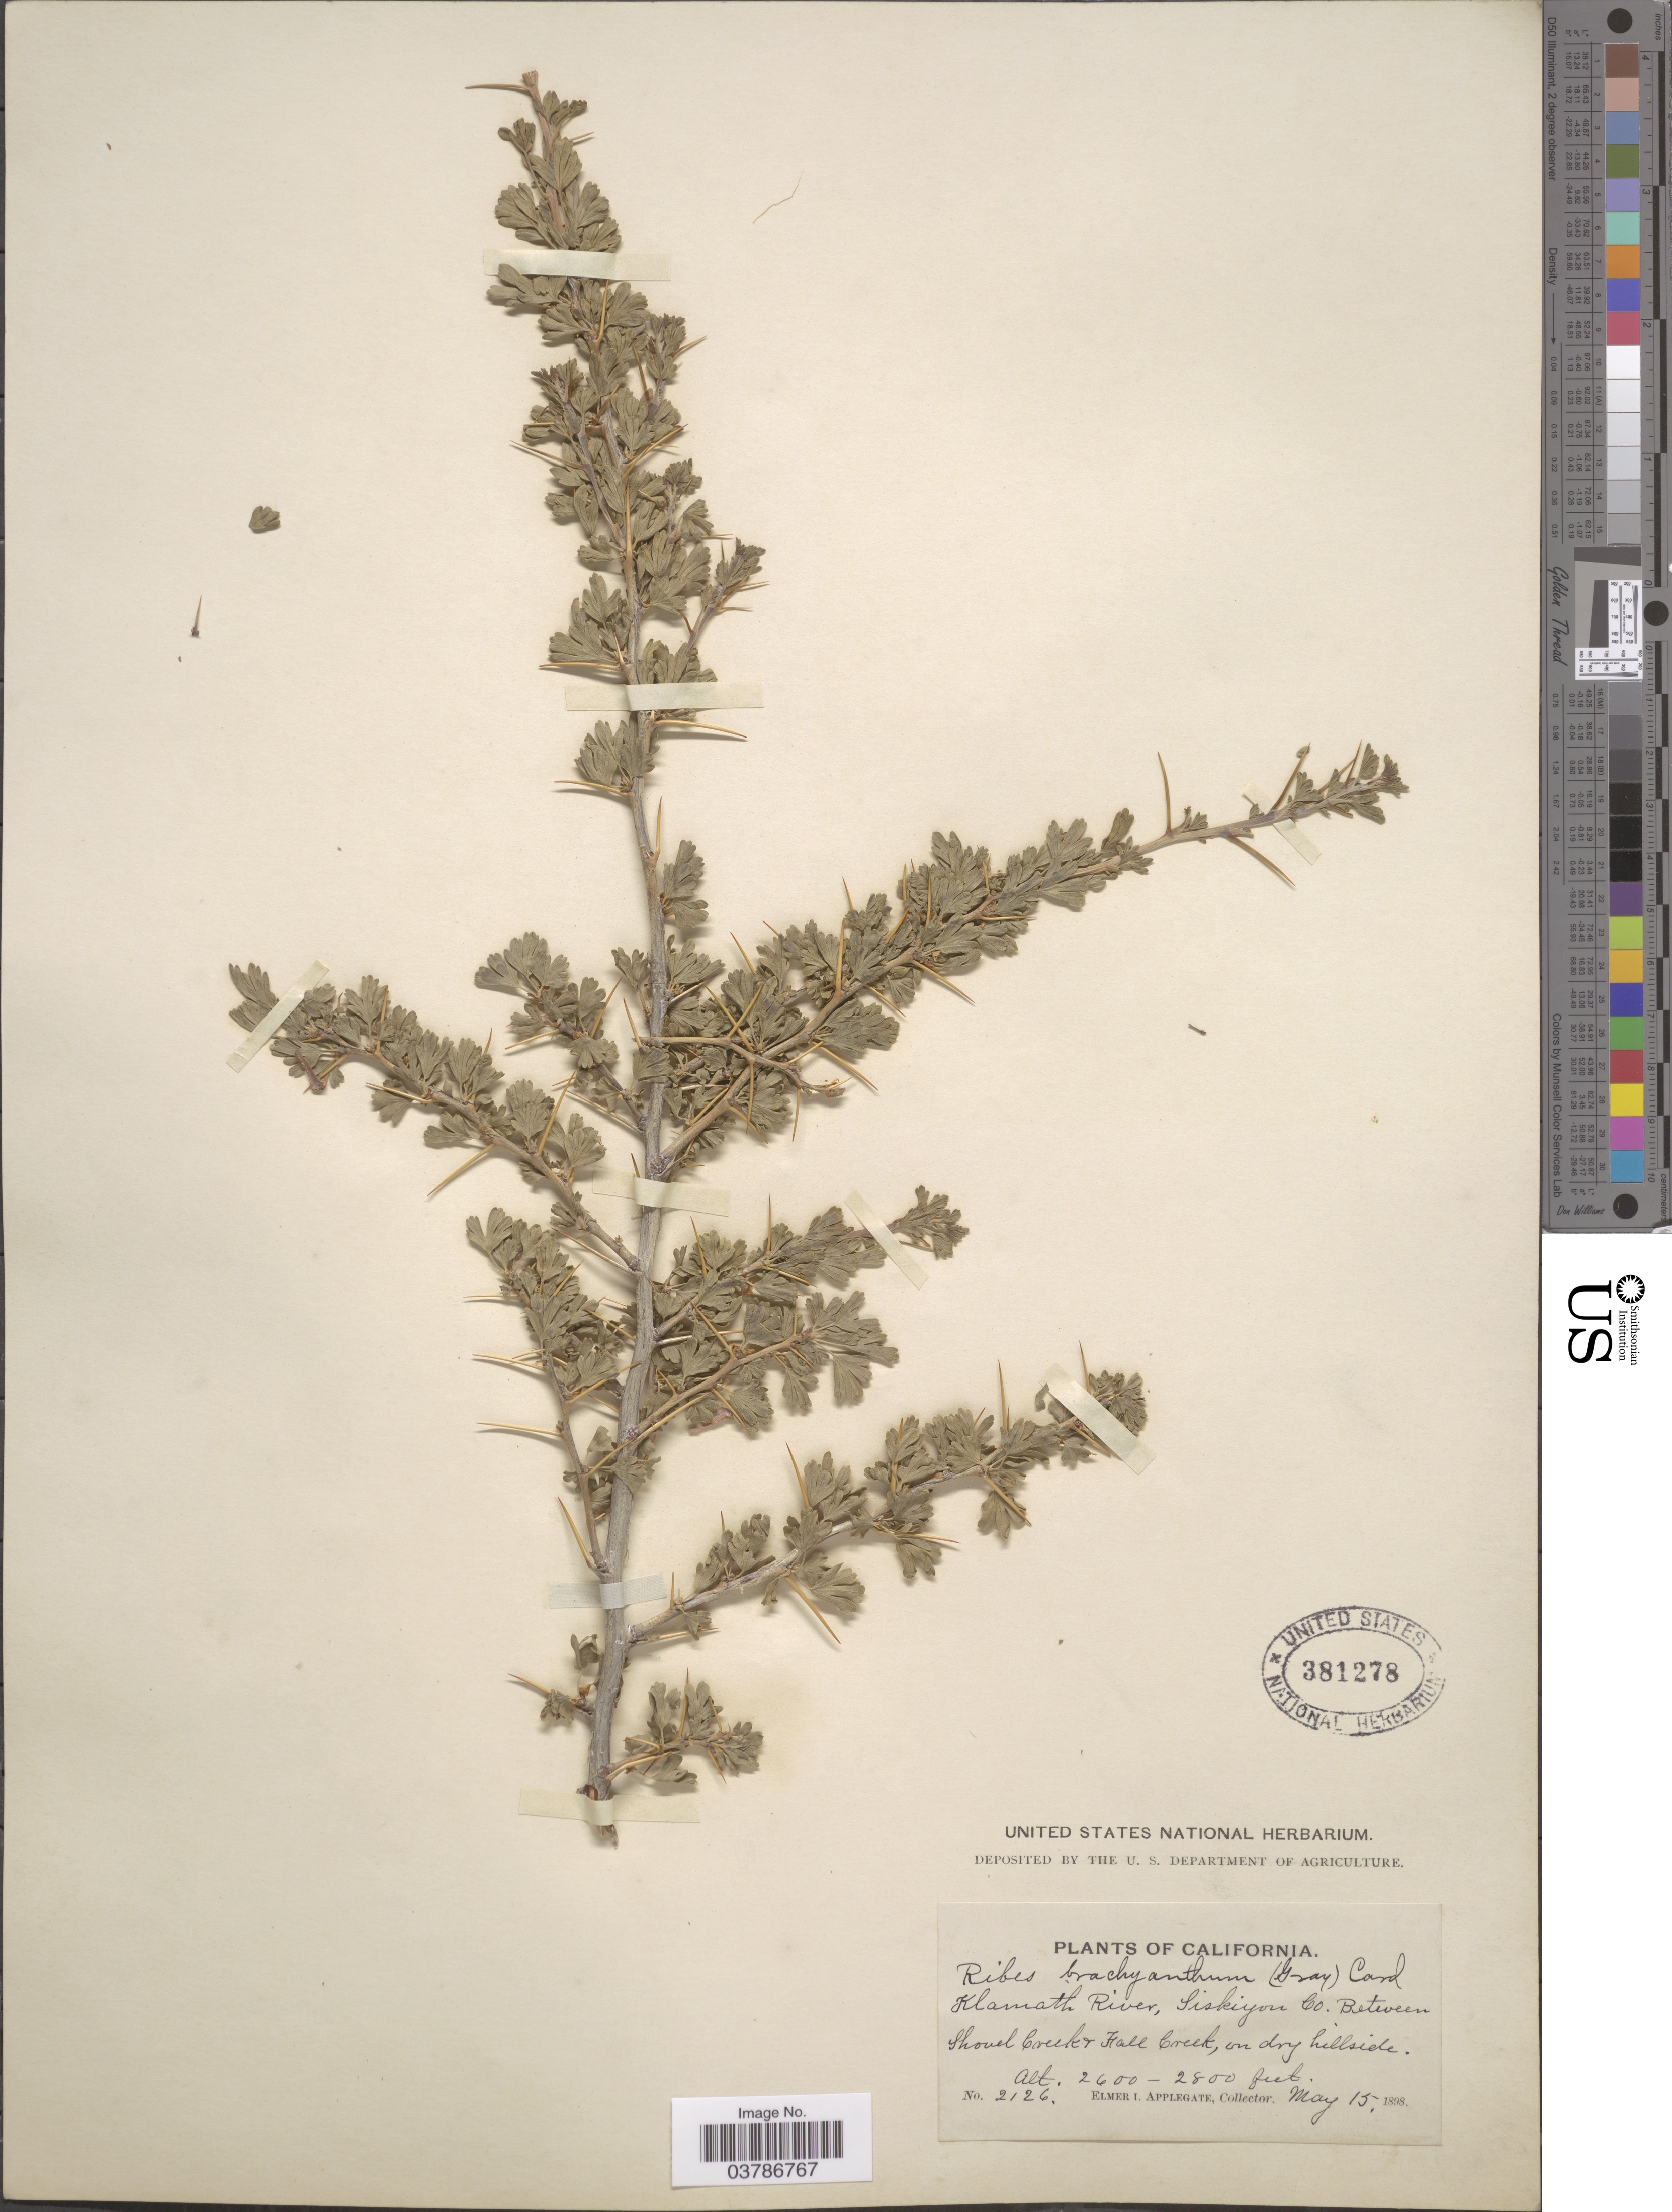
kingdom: Plantae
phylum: Tracheophyta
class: Magnoliopsida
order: Saxifragales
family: Grossulariaceae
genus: Ribes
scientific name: Ribes velutinum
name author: Greene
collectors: E. I. Applegate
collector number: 2126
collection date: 1898-05-15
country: United States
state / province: California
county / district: Siskiyou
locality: Klamath River, Siskiyou Co. Between Shovel Creek & Fall Creek, on dry hillside.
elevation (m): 792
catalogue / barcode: US 381278